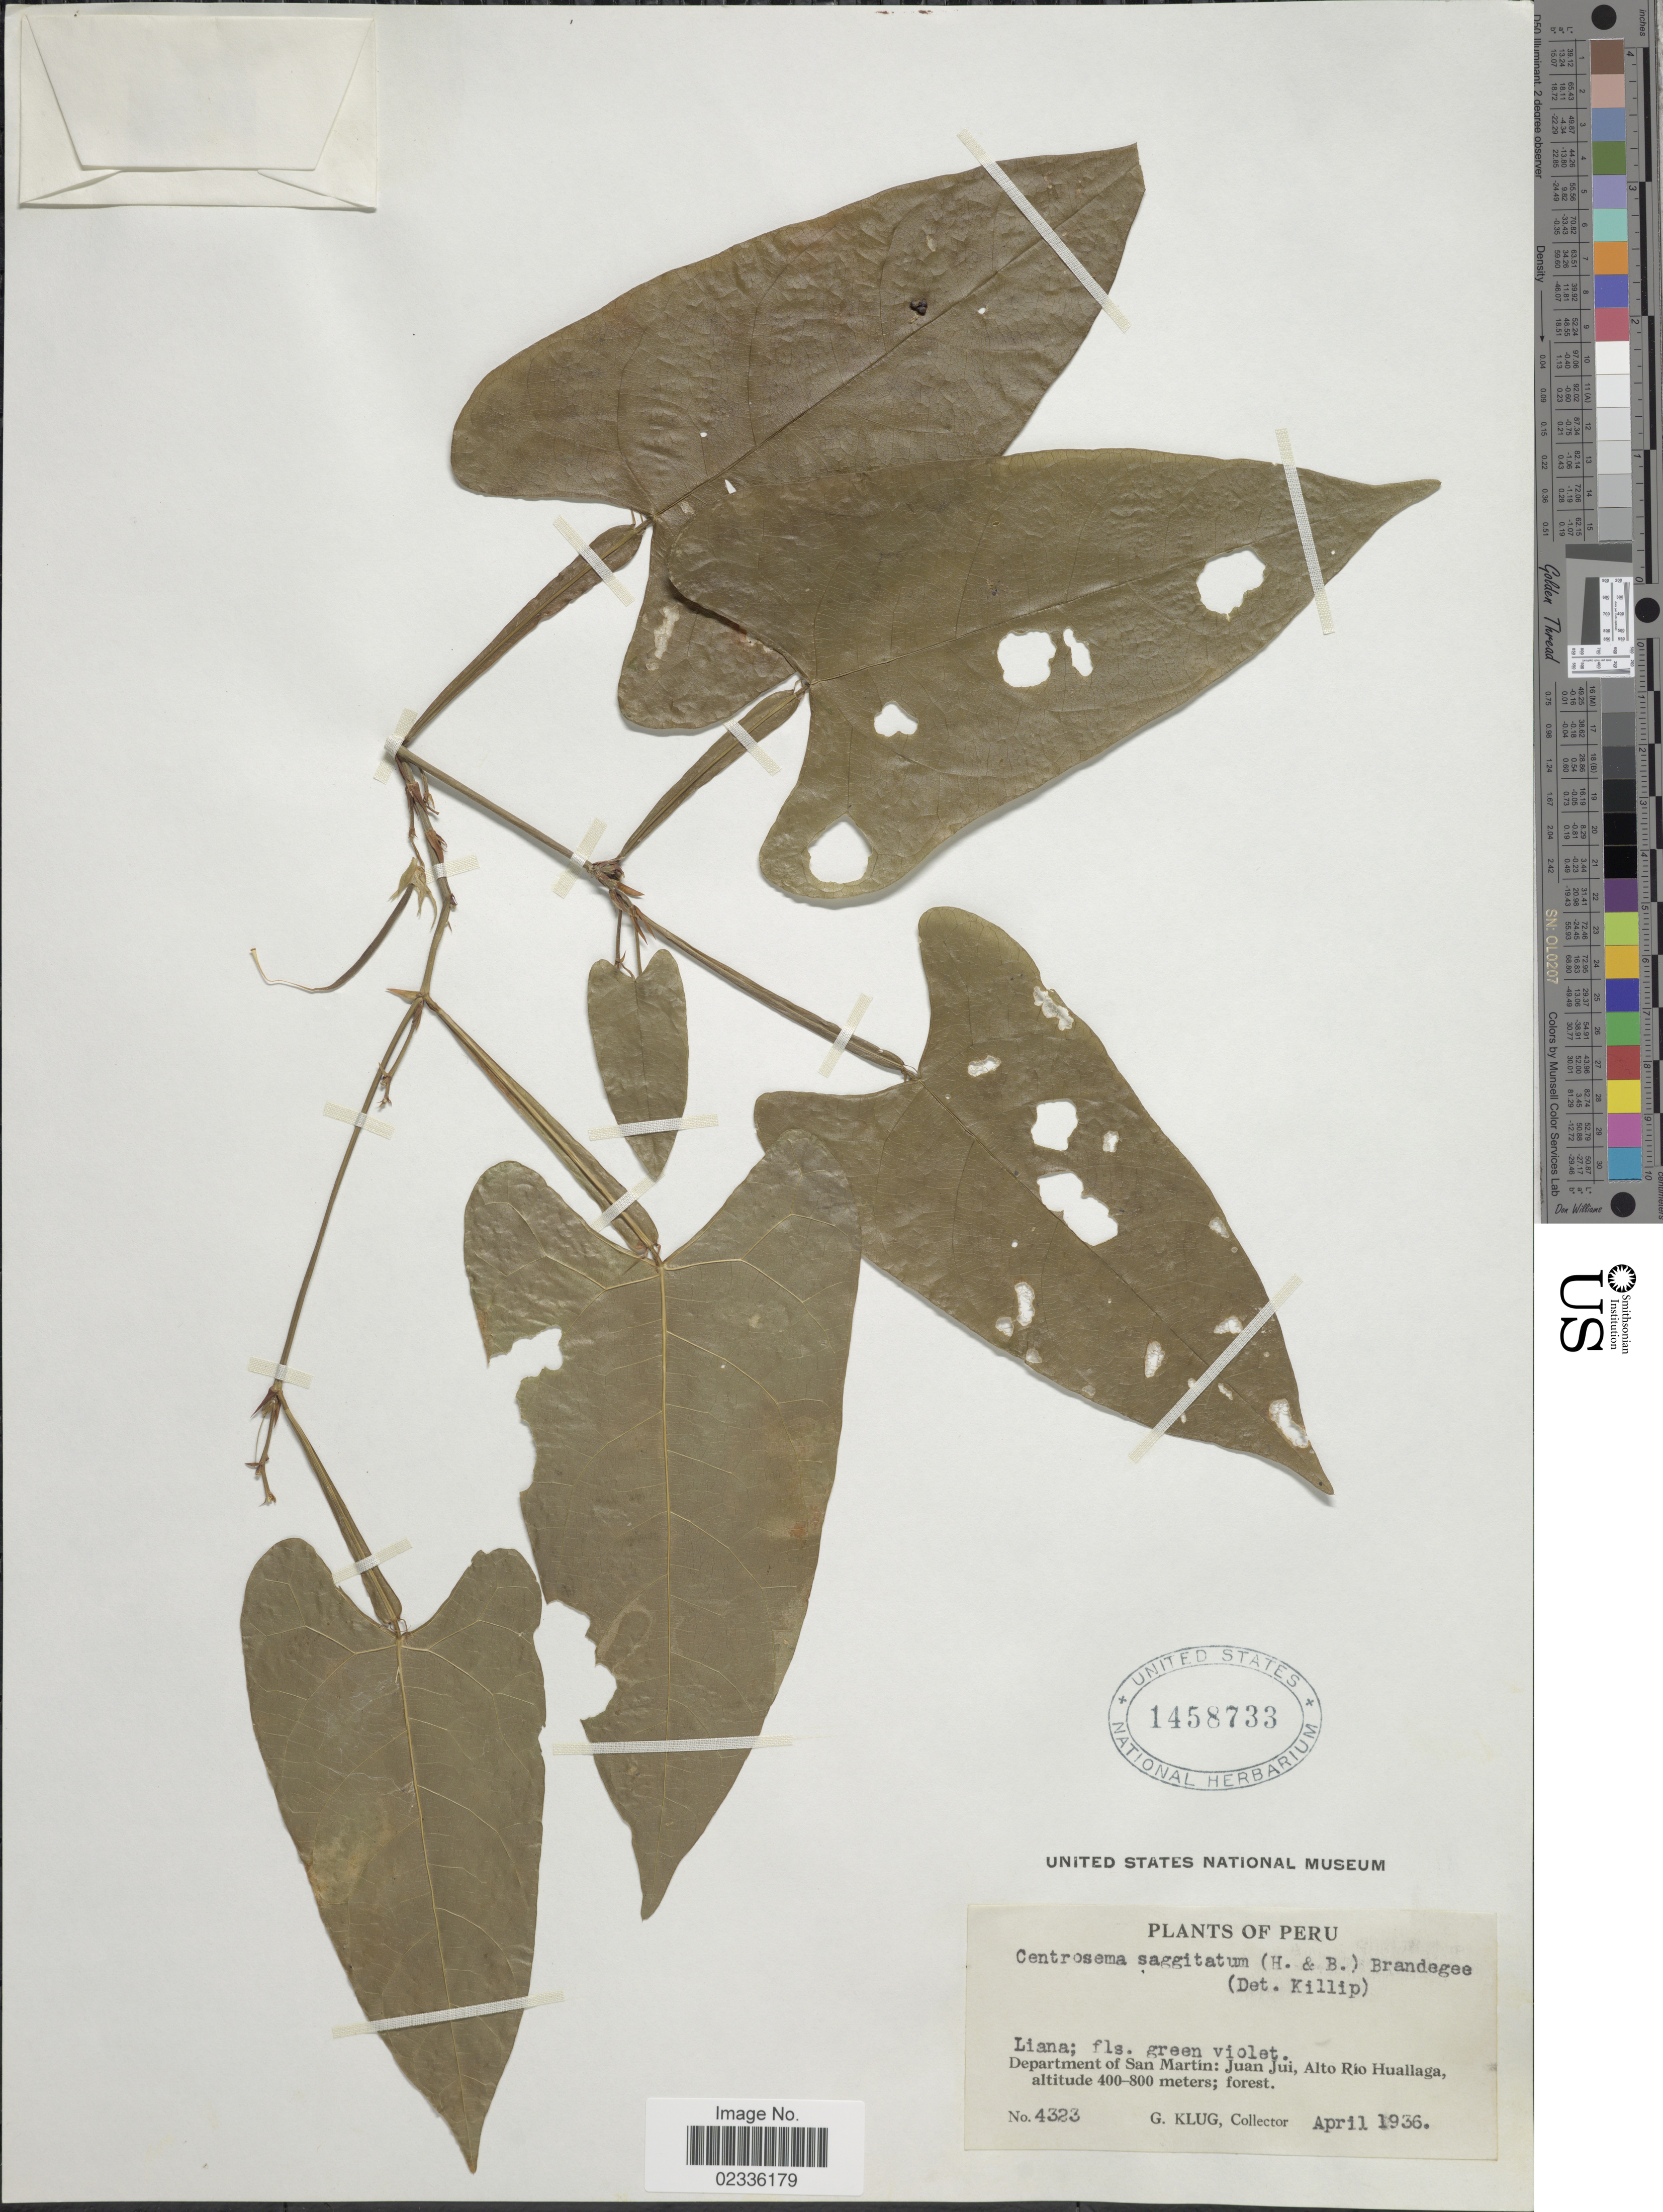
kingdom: Plantae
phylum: Tracheophyta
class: Magnoliopsida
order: Fabales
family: Fabaceae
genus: Centrosema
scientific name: Centrosema sagittata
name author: (Kunth) Rose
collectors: G. Klug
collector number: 4323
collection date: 1936-04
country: Peru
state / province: San Martín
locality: Department of San Martin: Juan Jui, Alto Rio Huallaga.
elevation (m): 400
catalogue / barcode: US 1458733